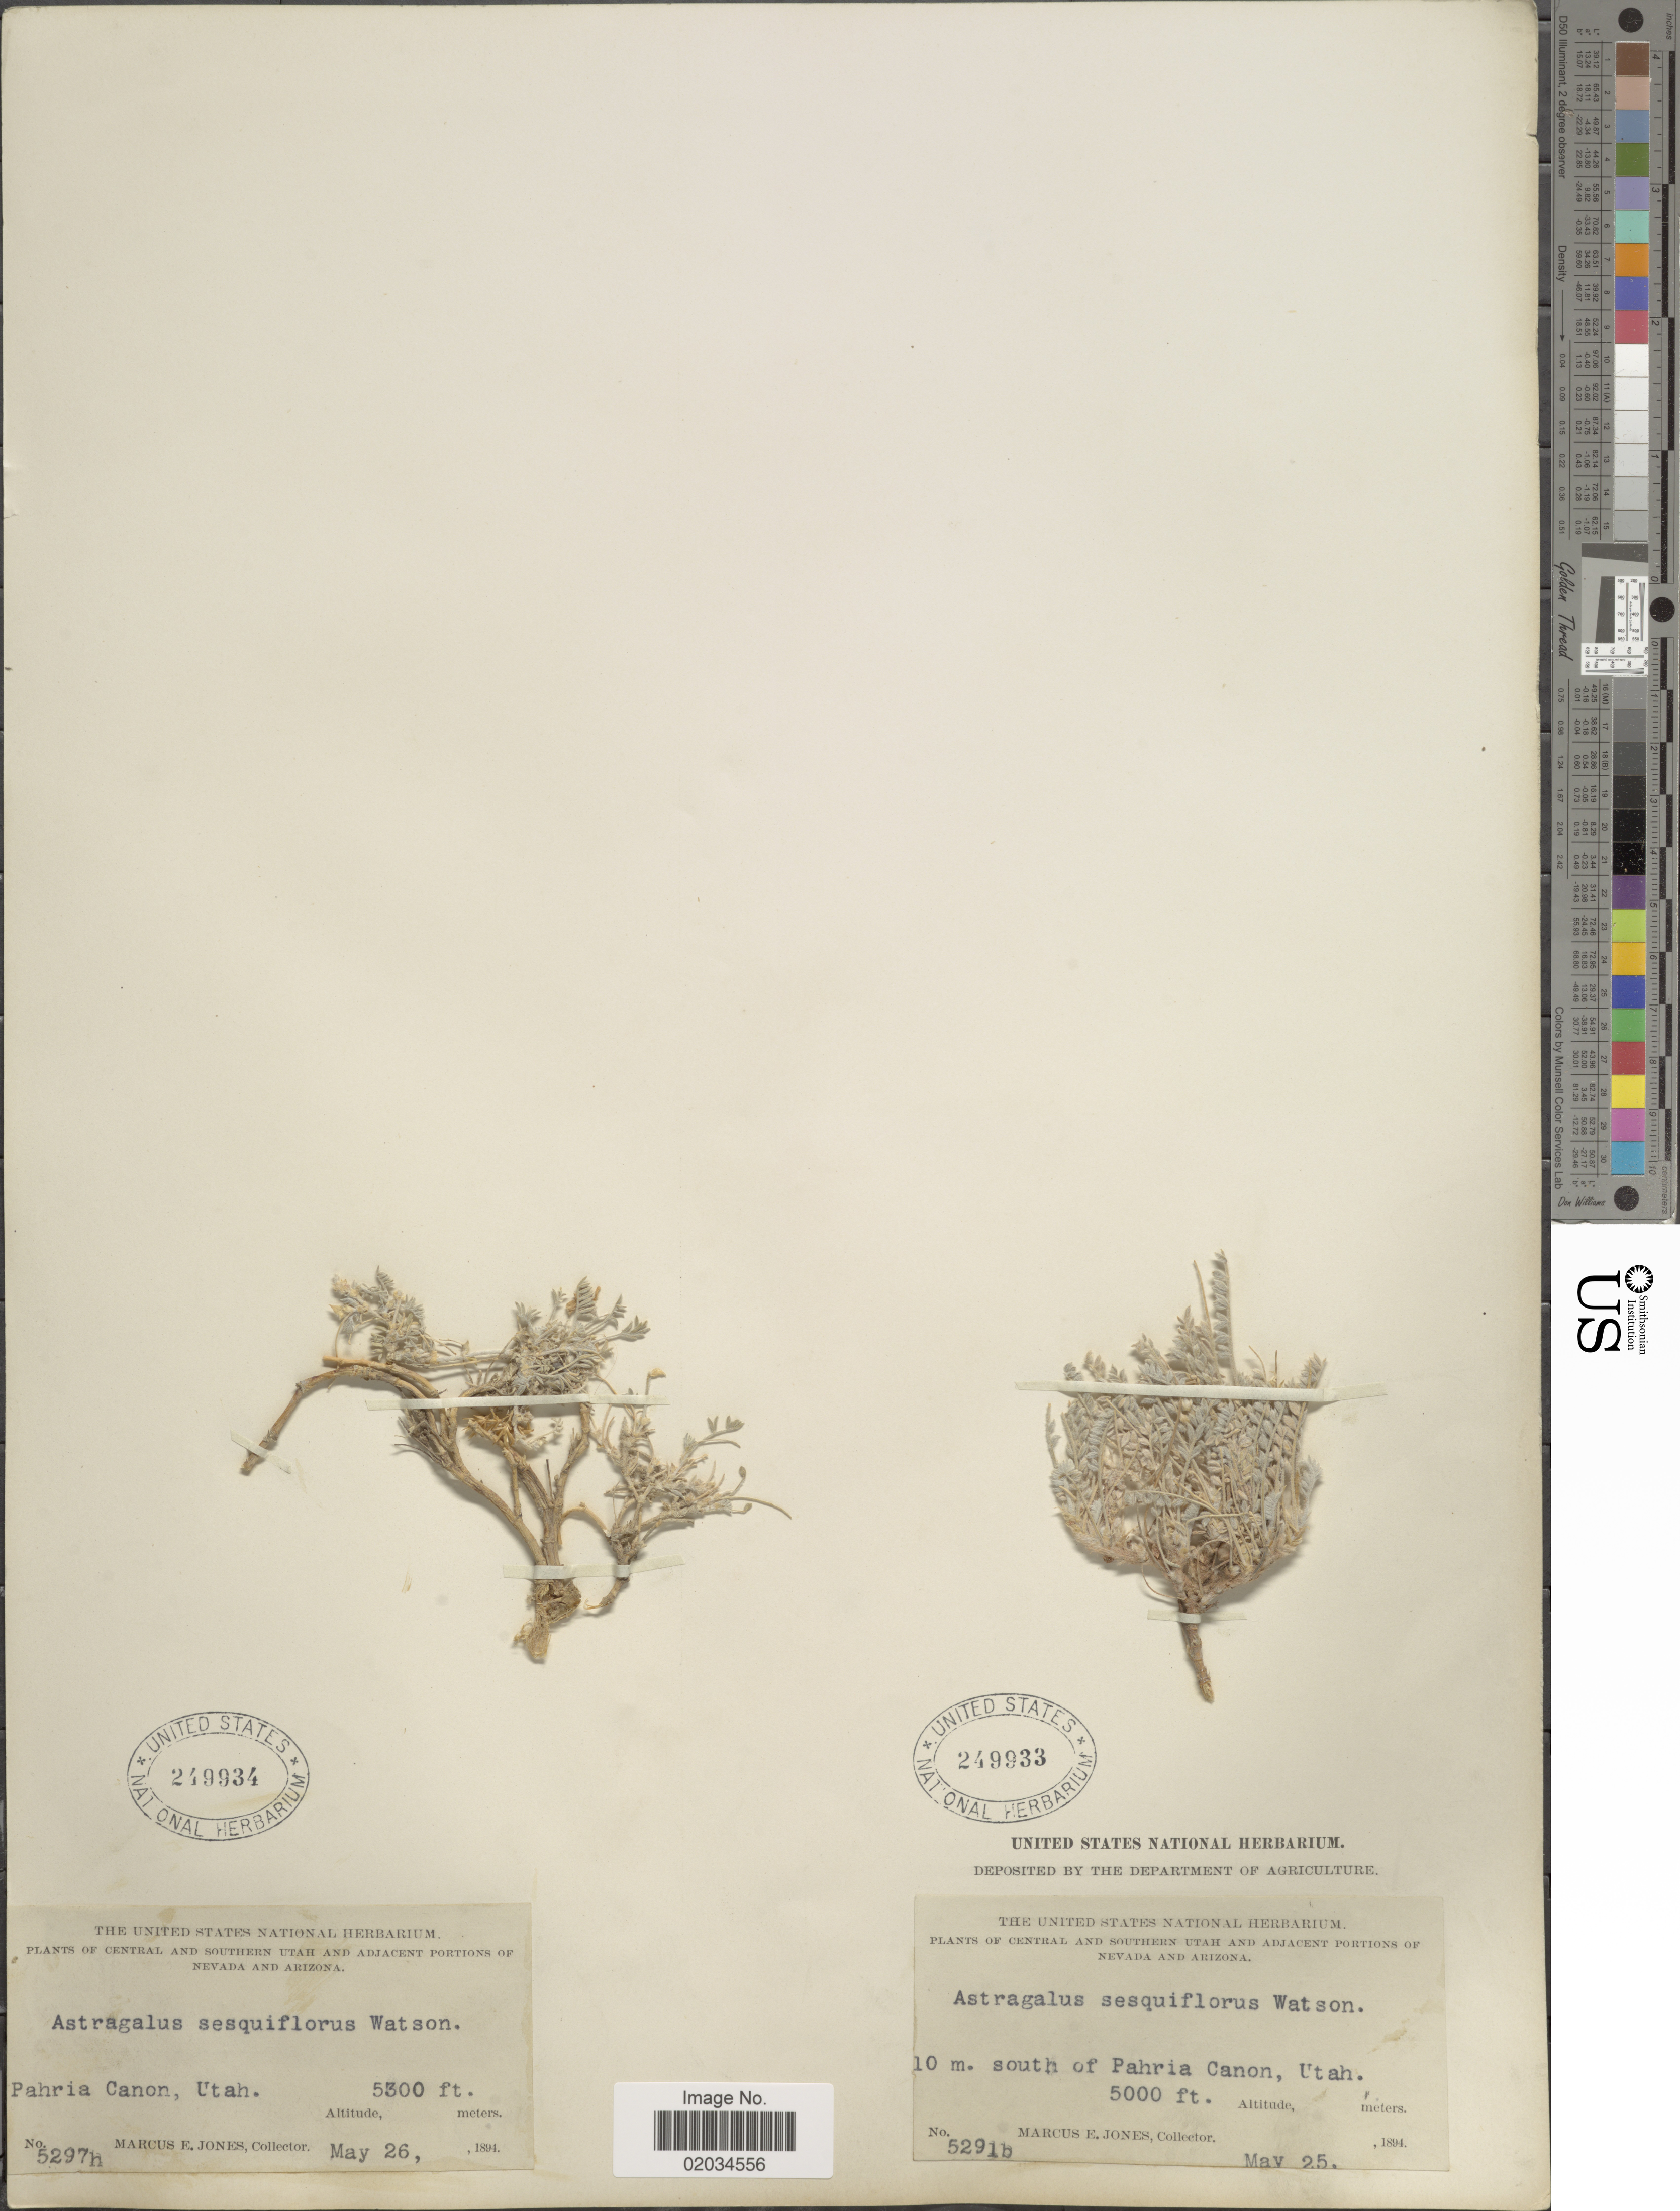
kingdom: Plantae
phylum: Tracheophyta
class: Magnoliopsida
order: Fabales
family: Fabaceae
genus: Astragalus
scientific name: Astragalus sesquiflorus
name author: S. Watson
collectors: M. E. Jones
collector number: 5291b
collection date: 1894-05-25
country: United States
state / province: Utah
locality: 10 m. south of Pahria Canon.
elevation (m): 1524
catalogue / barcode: US 249933